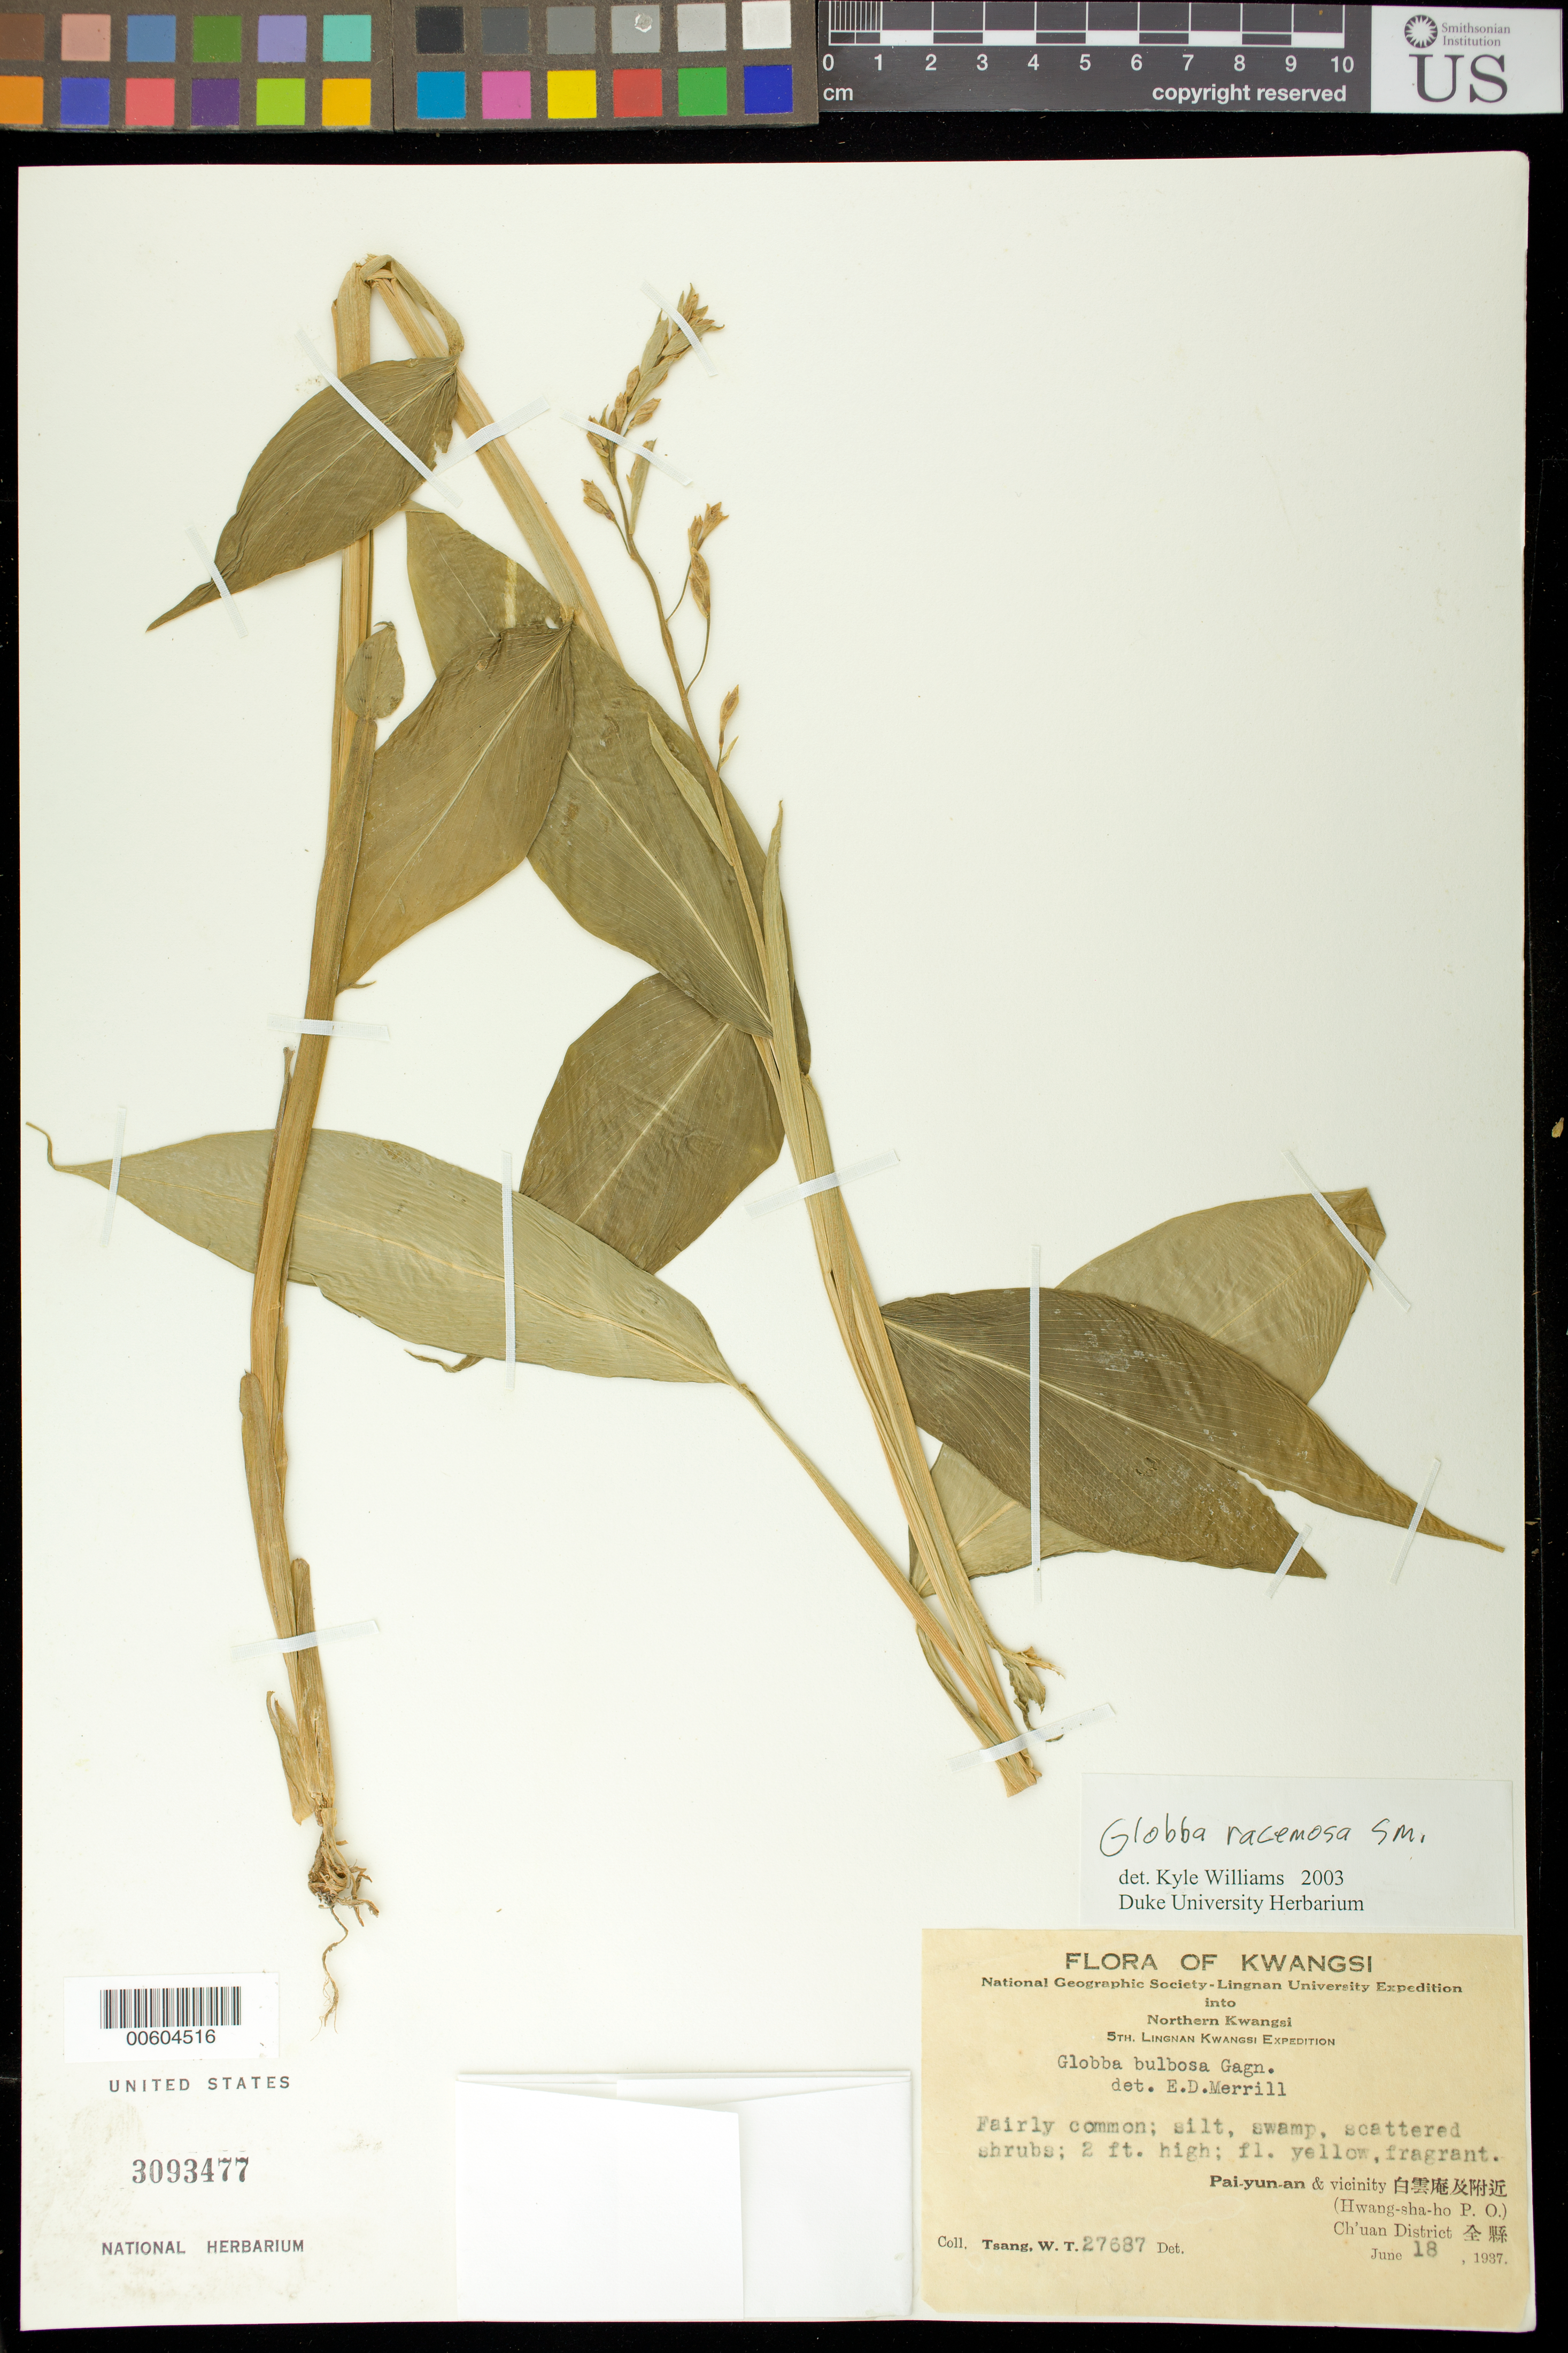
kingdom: Plantae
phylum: Tracheophyta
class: Liliopsida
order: Zingiberales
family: Zingiberaceae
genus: Globba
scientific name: Globba racemosa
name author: Sm.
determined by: Williams, K. J.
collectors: W. T. Tsang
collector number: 27687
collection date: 1937-06-18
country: China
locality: Northern Kwangsi, Pal-yun-an and vicinity, Hwang-sha-ho, Ch'uan District.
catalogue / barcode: US 3093477